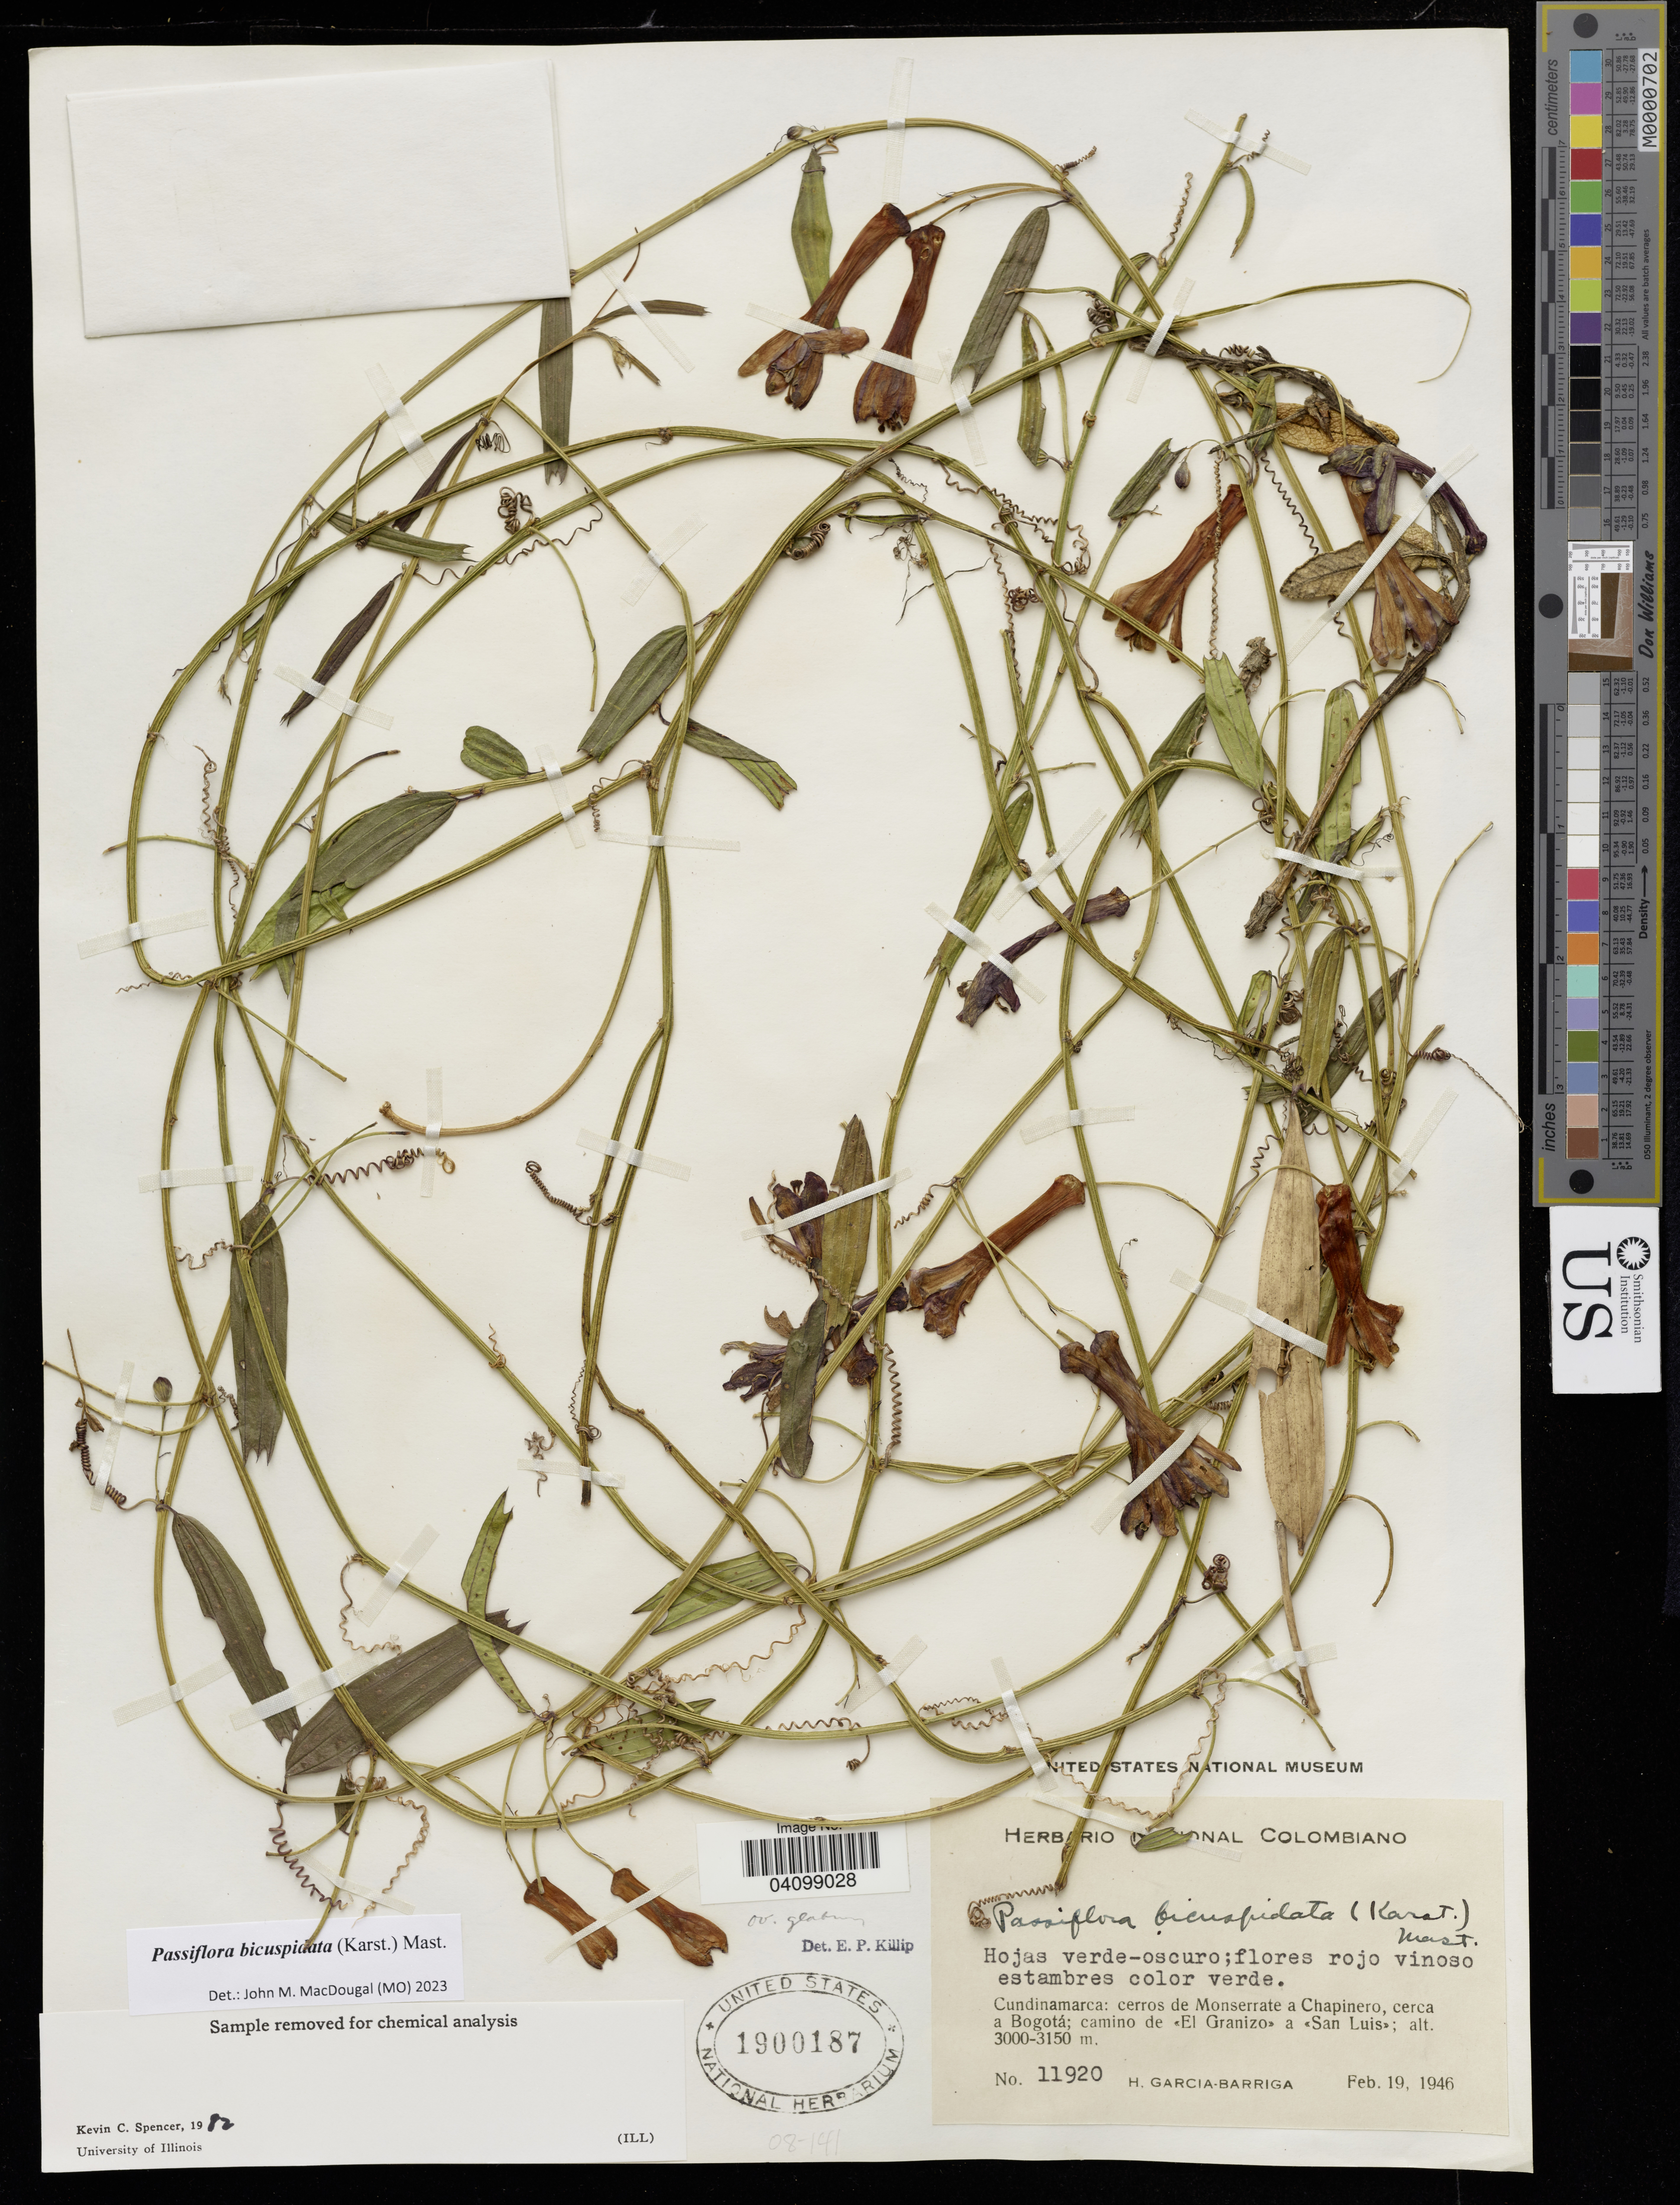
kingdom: Plantae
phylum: Tracheophyta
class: Magnoliopsida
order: Malpighiales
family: Passifloraceae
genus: Passiflora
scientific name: Passiflora bicuspidata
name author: (H. Karst.) Mast.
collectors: H. García Barriga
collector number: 11920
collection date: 1946-02-19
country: Colombia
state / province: Cundinamarca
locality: Cerros de Monserrate a Chapinero, cerca a Bogotá; camino de «El Granizo» a <San Luis».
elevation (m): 3000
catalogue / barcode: US 1900187